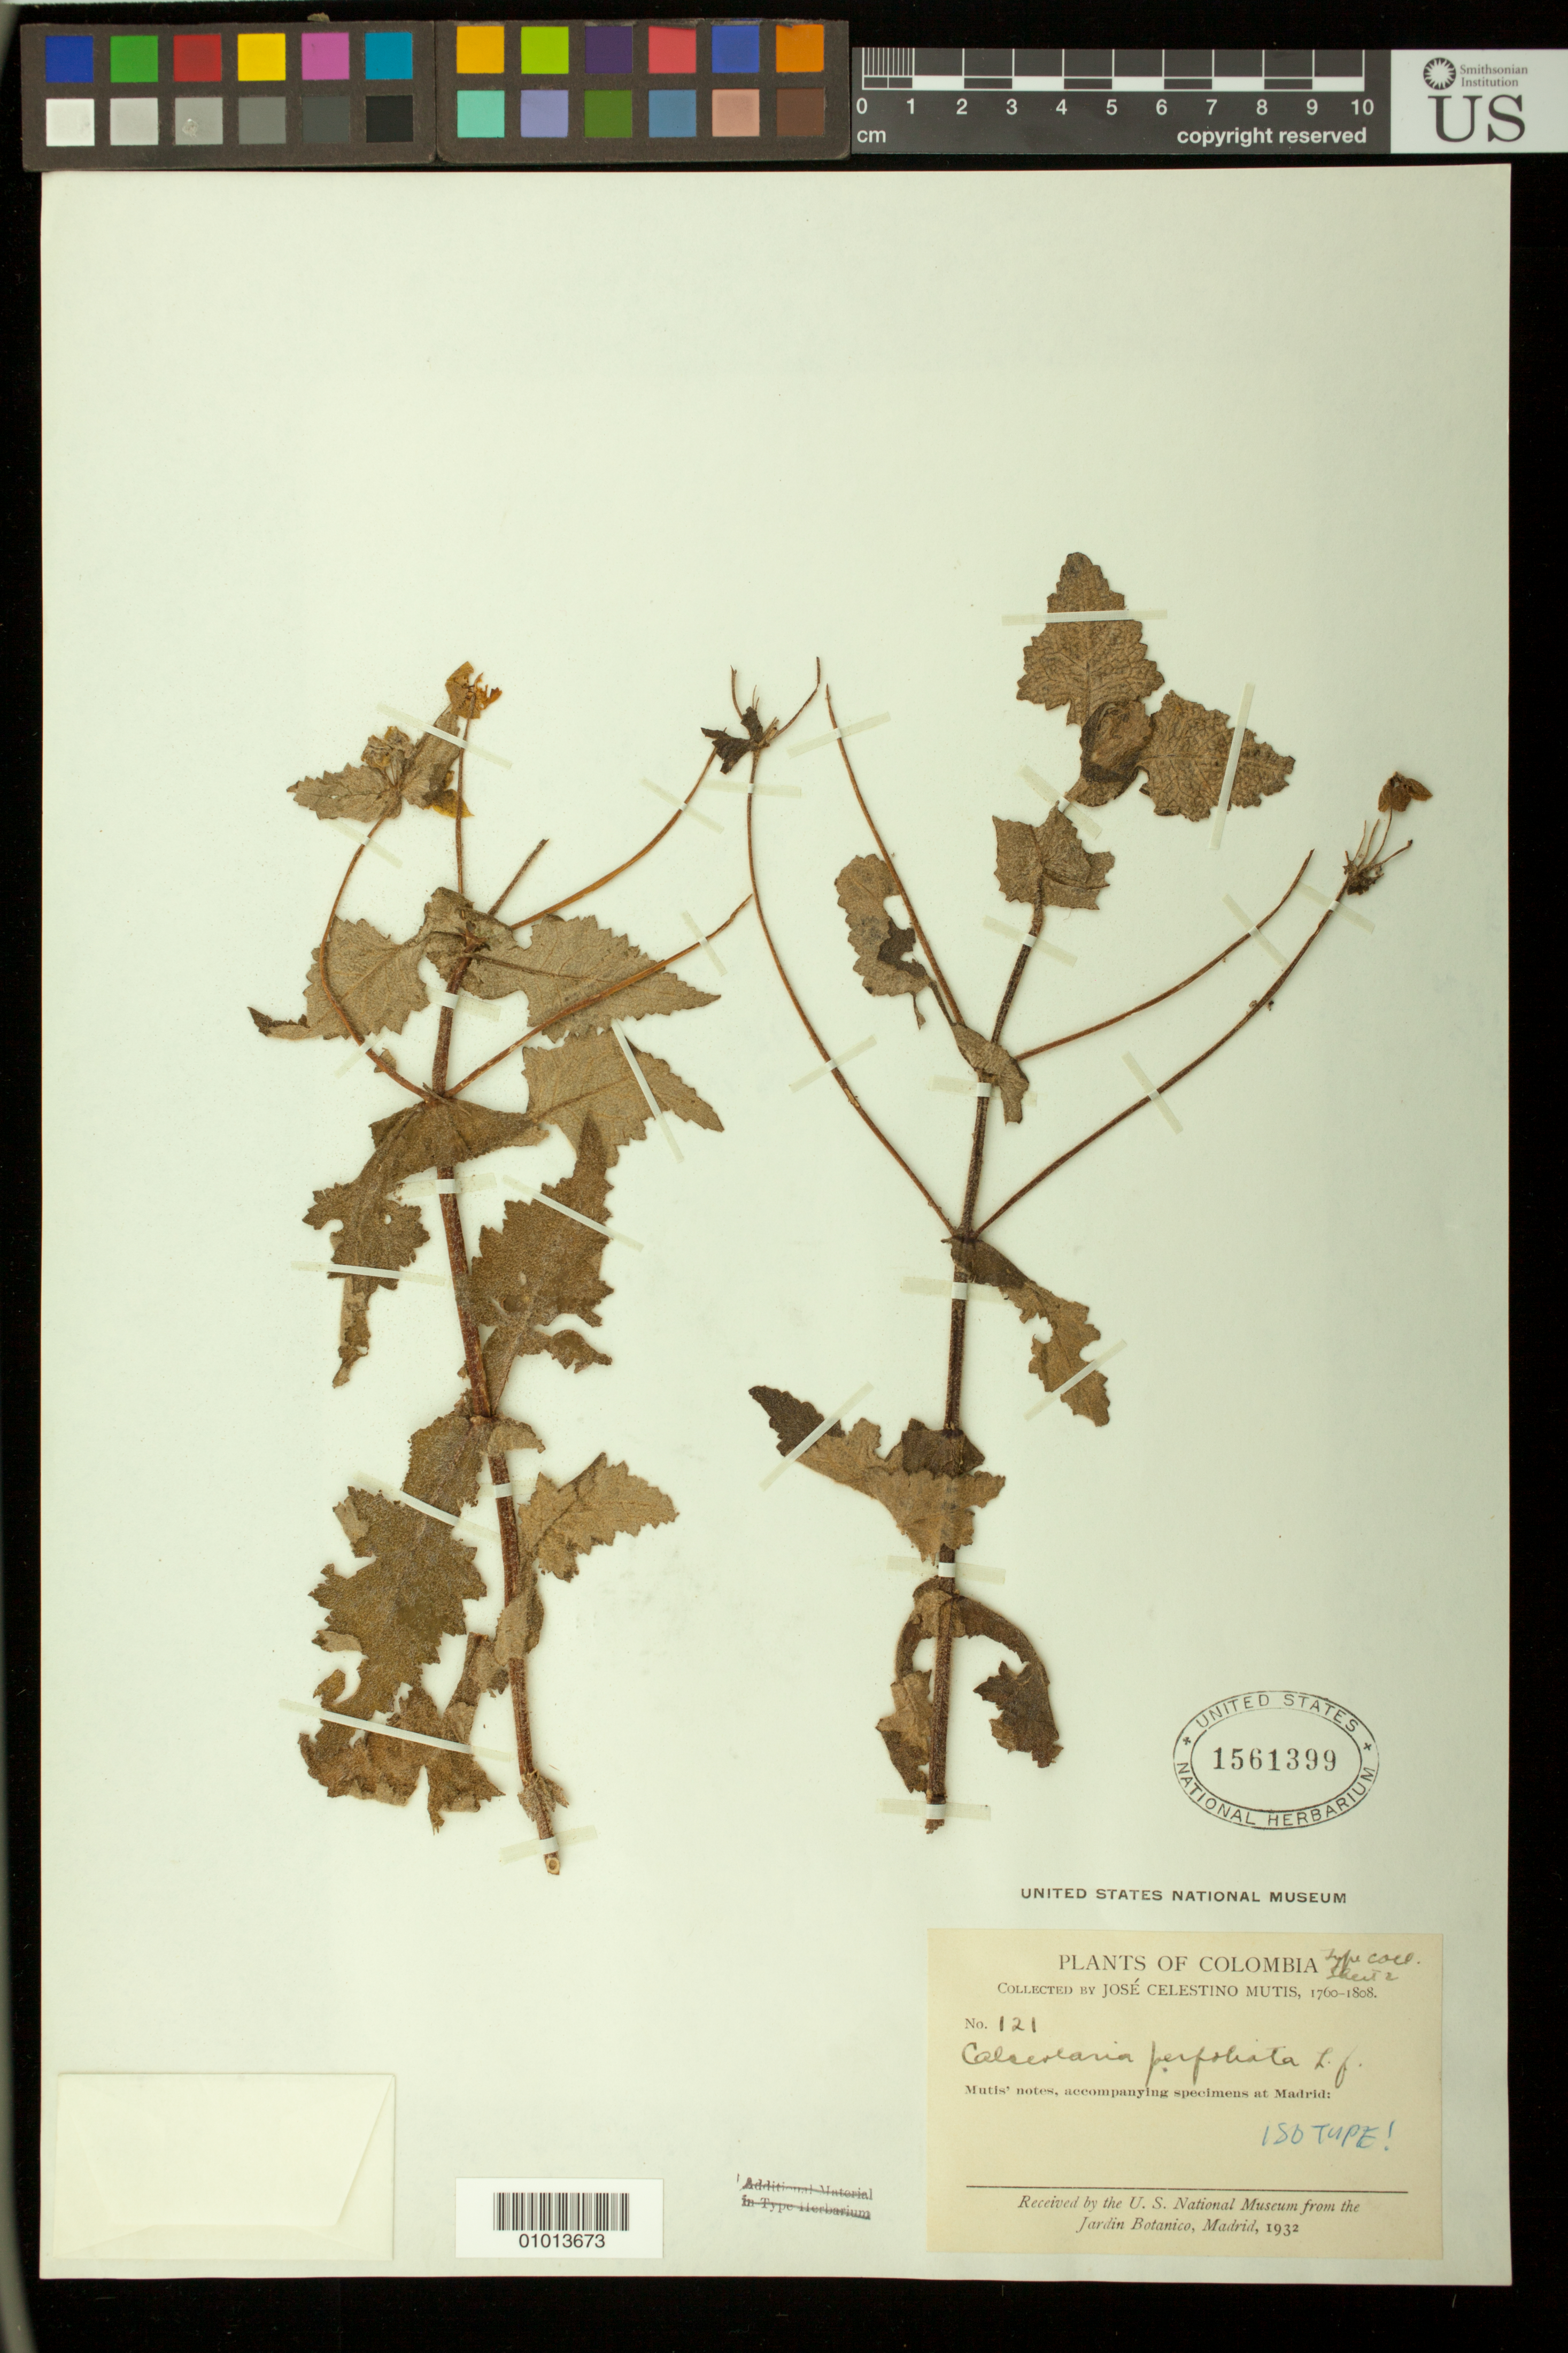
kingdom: Plantae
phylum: Tracheophyta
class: Magnoliopsida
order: Lamiales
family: Calceolariaceae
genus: Calceolaria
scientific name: Calceolaria perfoliata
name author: L. f.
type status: Isotype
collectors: J. C. B. Mutis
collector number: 121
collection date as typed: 1760 to 1808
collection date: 1760/1808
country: Colombia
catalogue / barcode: US 1561399